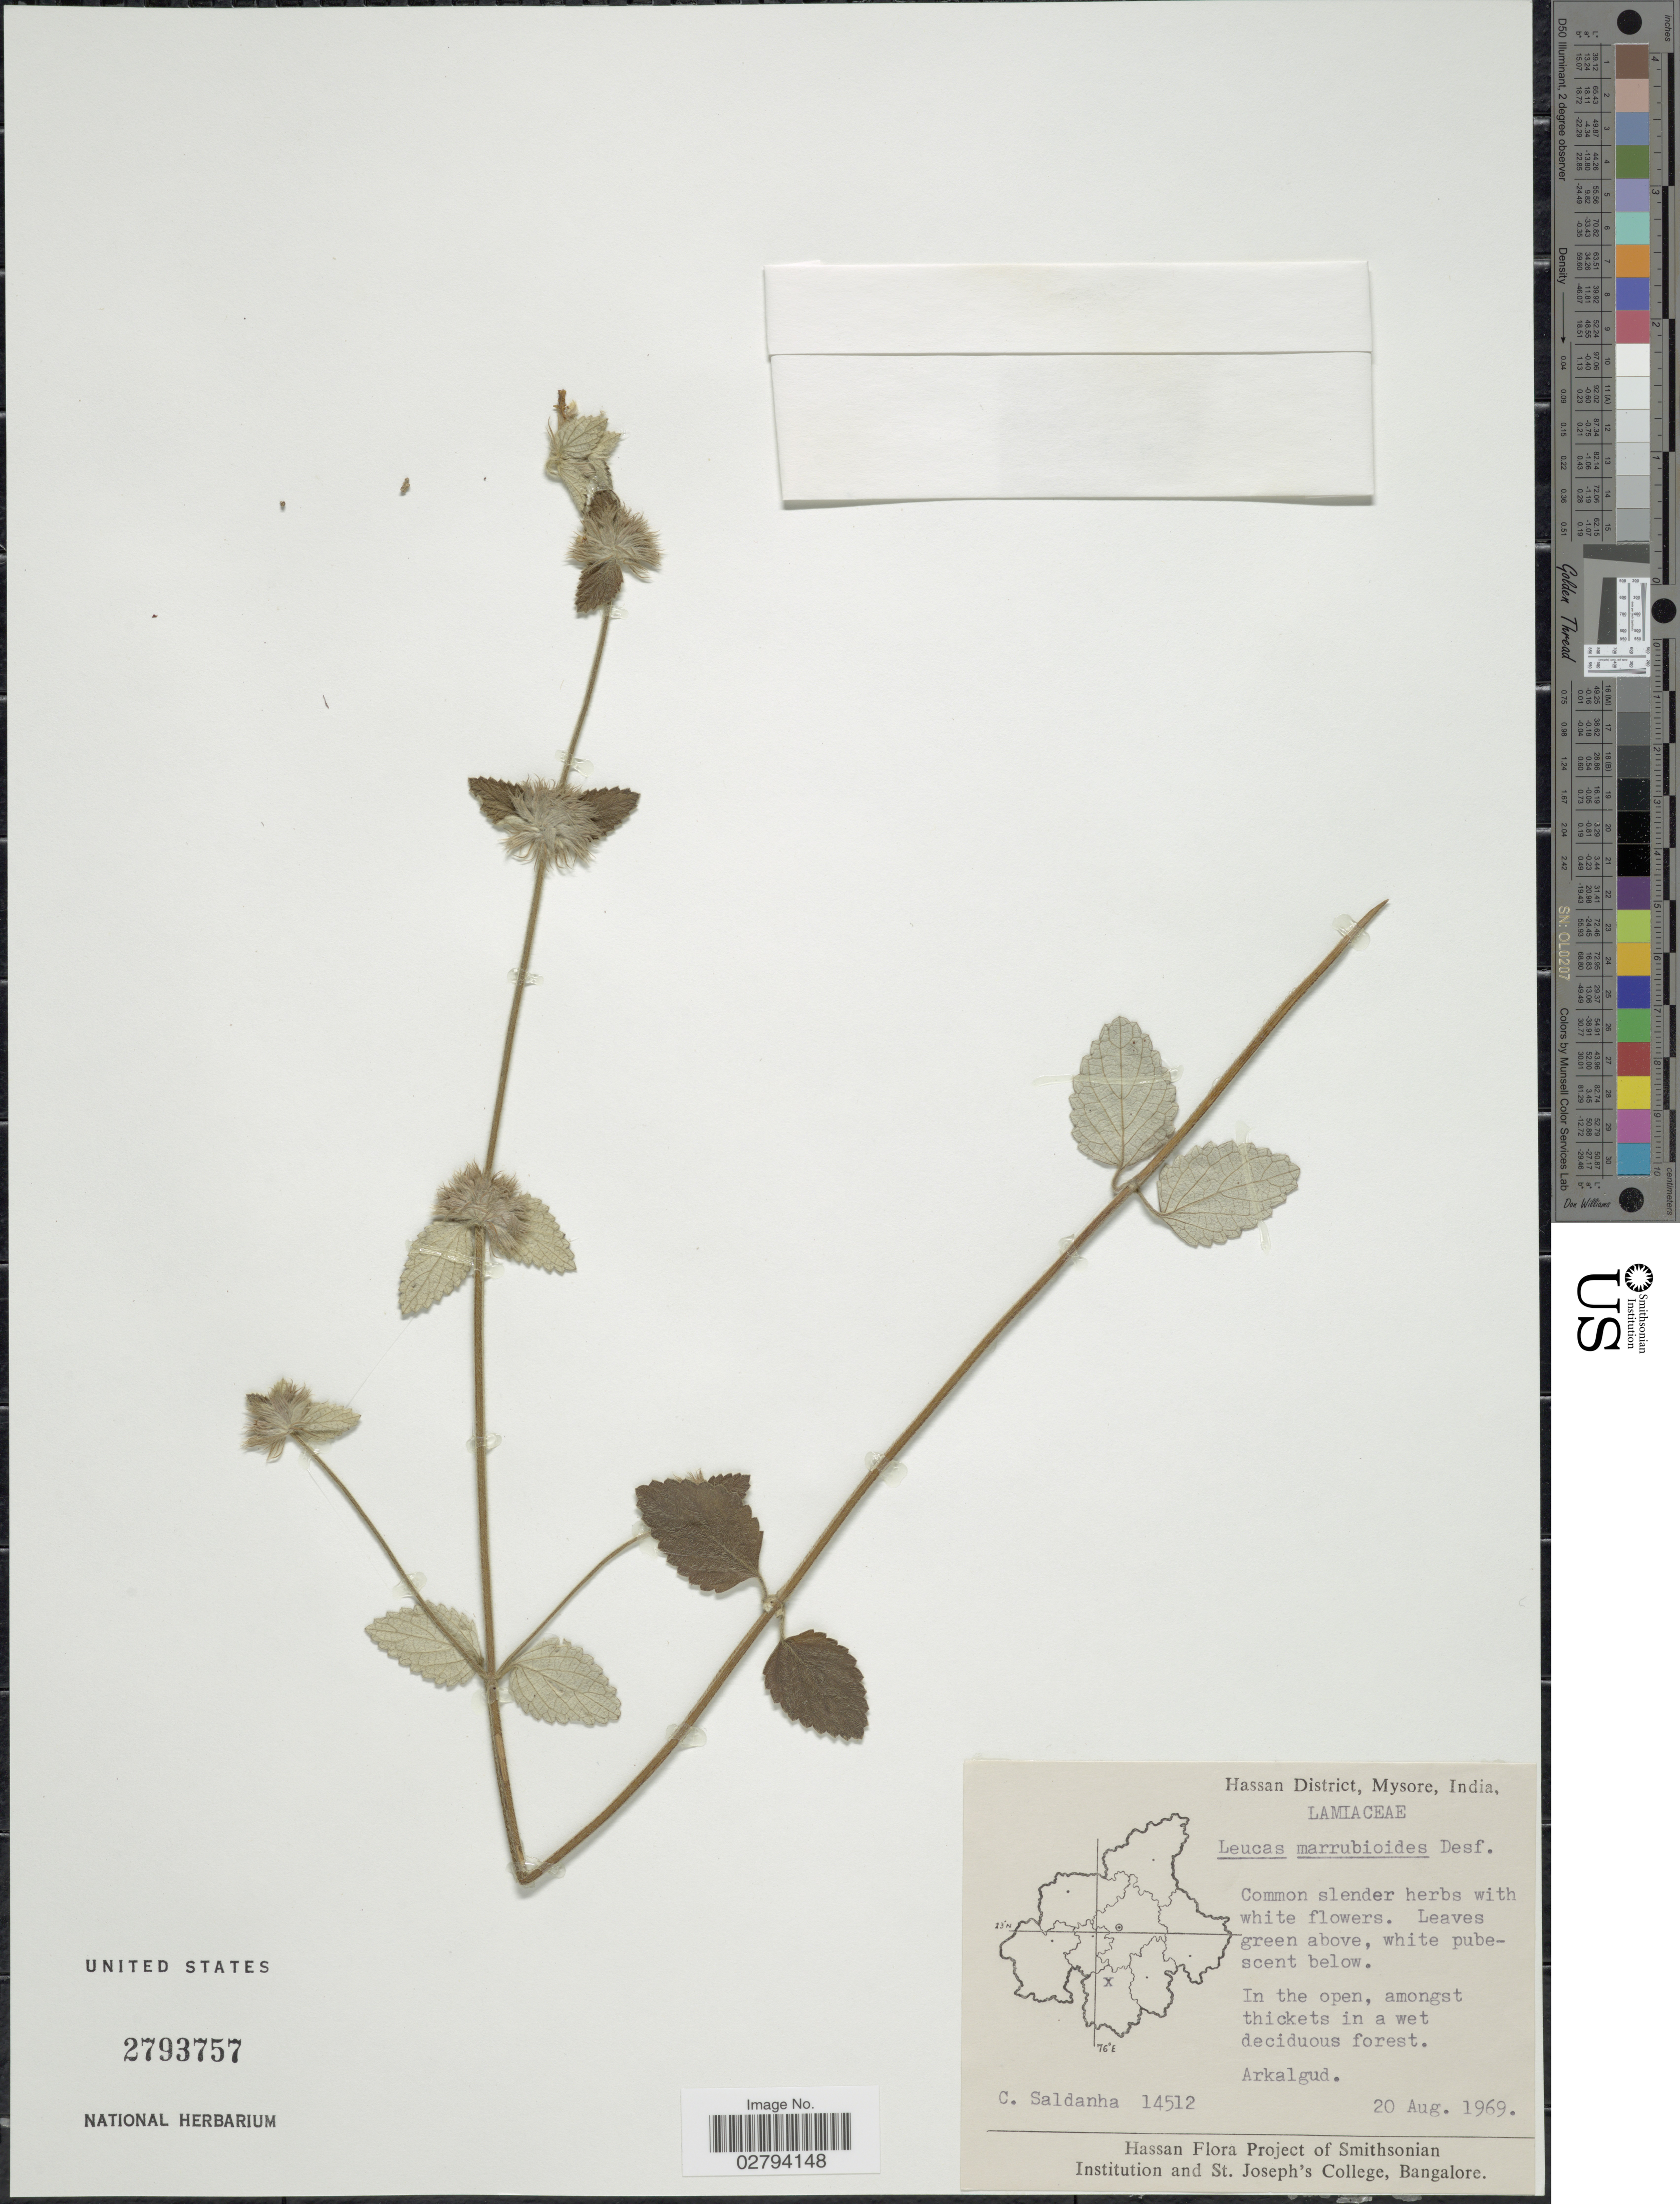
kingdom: Plantae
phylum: Tracheophyta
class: Magnoliopsida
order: Lamiales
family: Lamiaceae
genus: Leucas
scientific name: Leucas marrubioides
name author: Desf.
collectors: C. Saldanha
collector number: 14512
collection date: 1969-08-20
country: India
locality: Hassan District, Mysore, India, Arkalgud.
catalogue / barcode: US 2793757